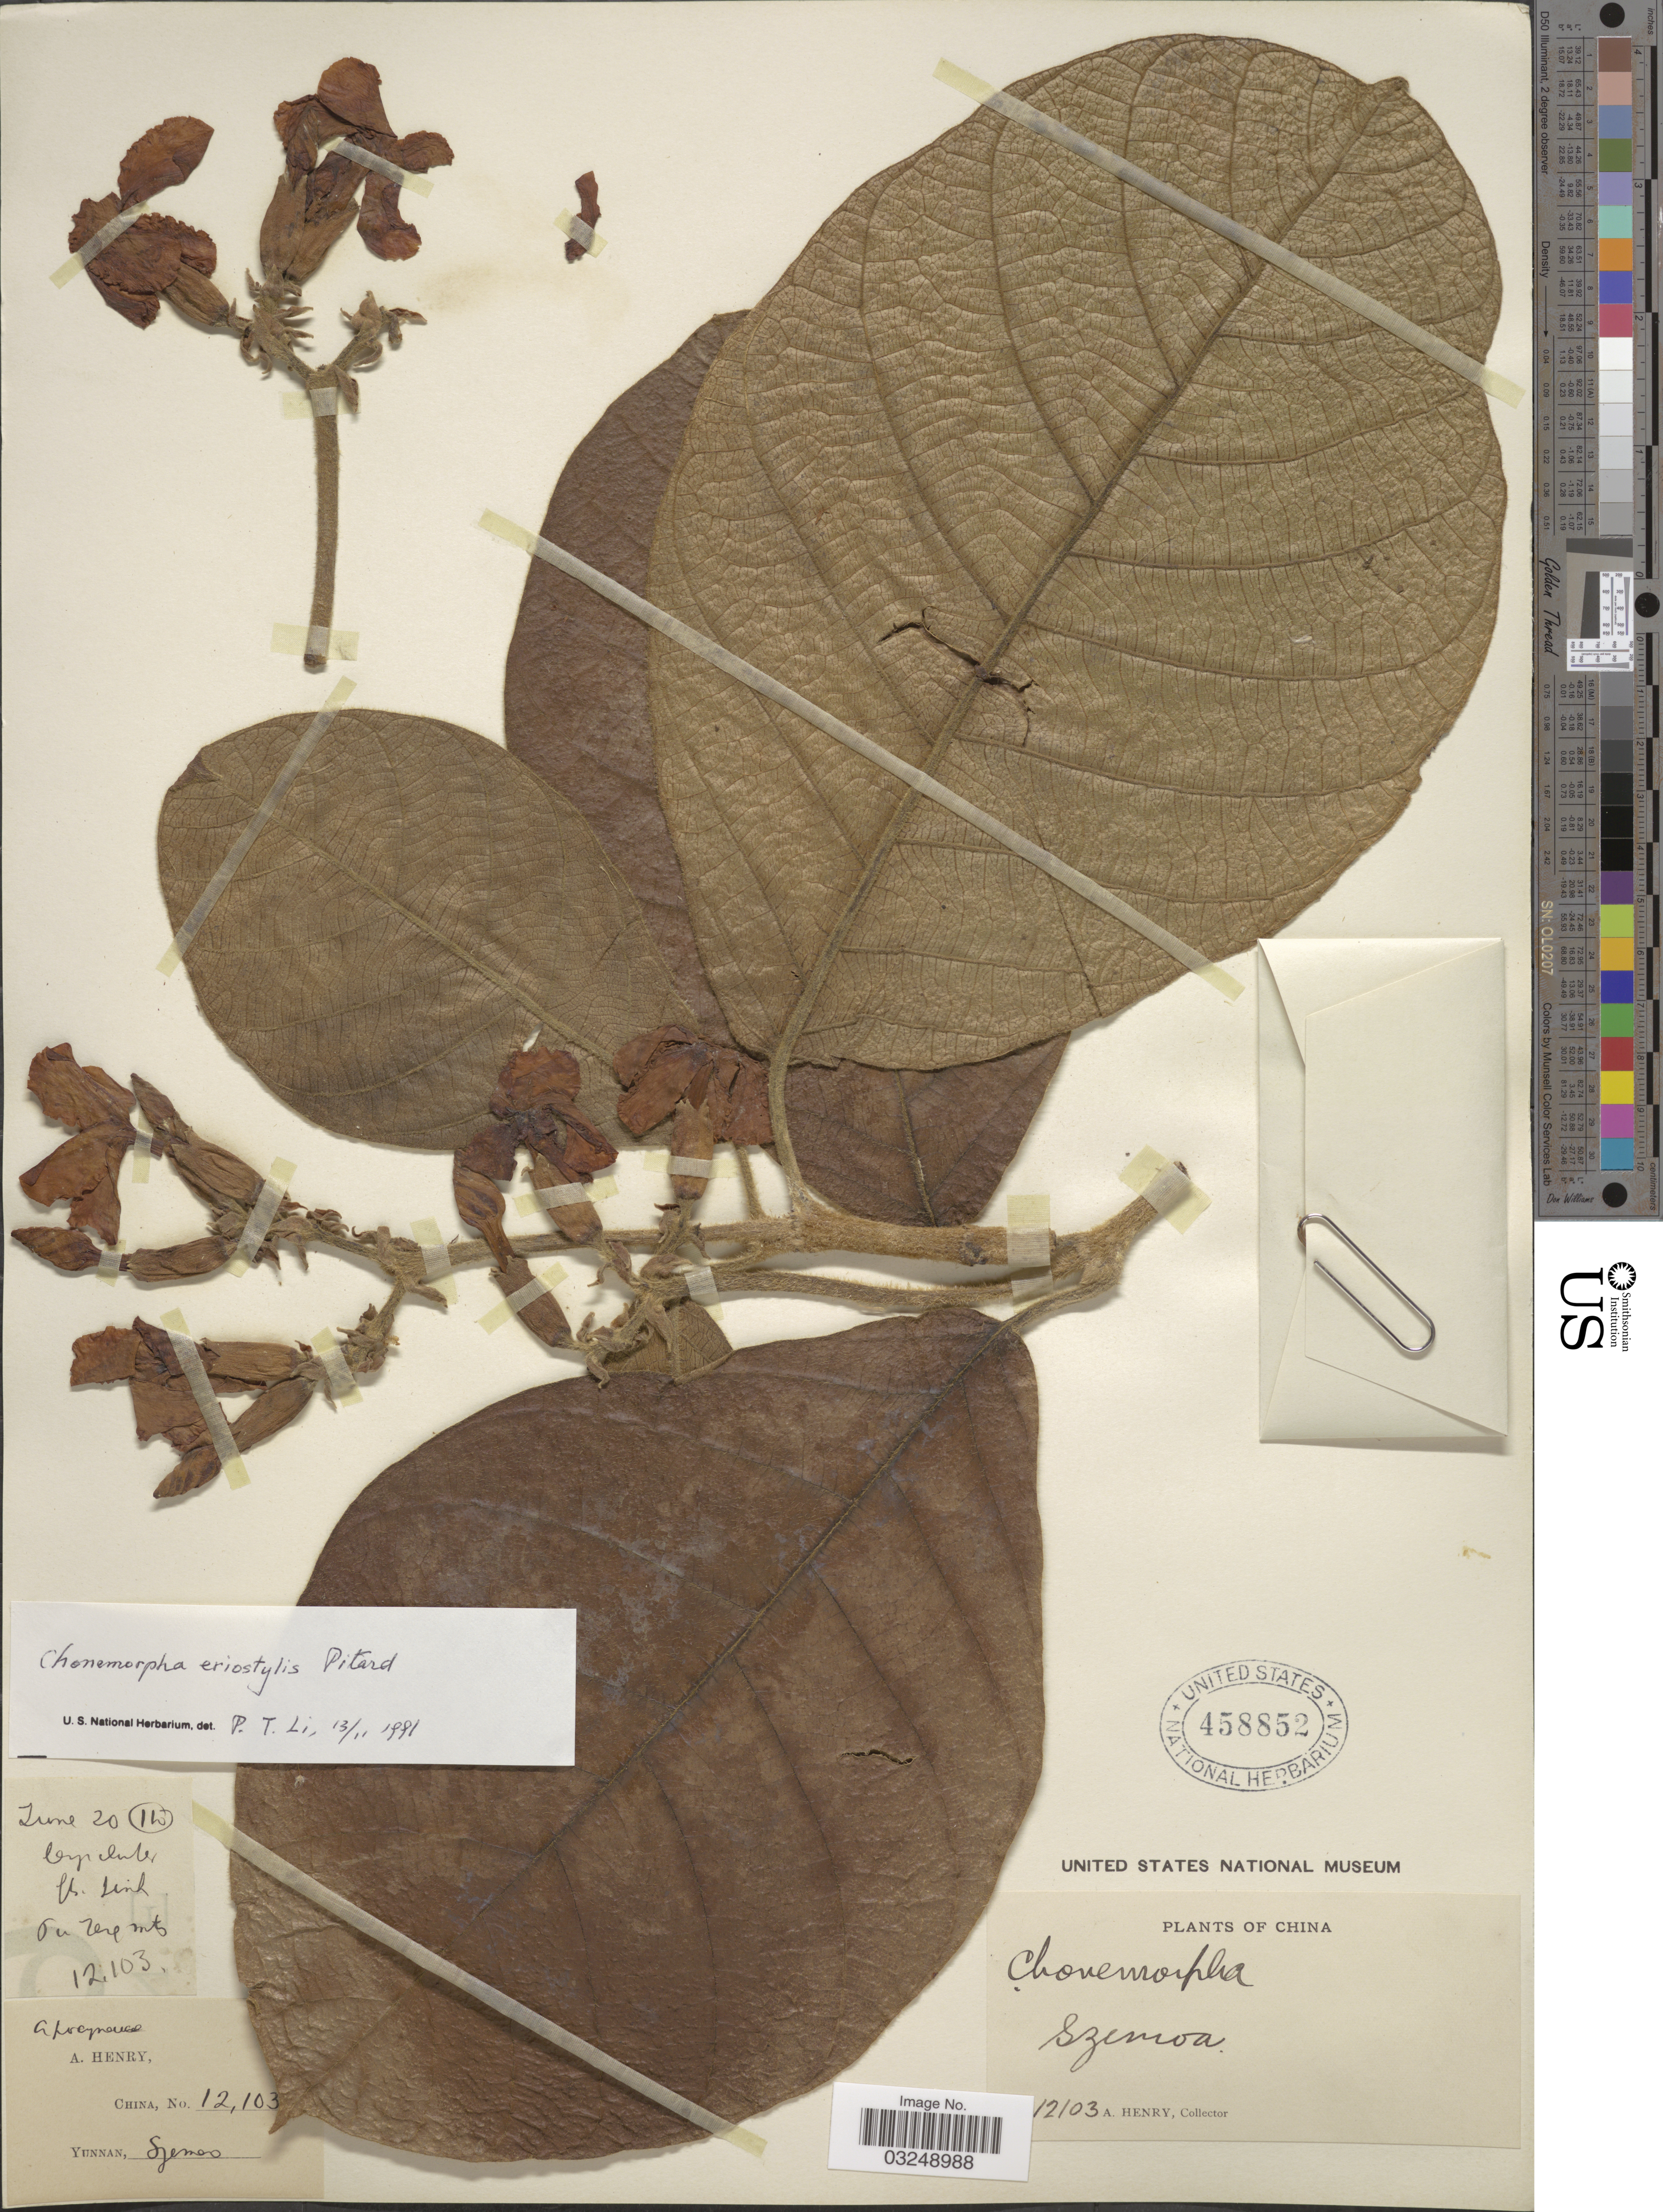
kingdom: Plantae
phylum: Tracheophyta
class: Magnoliopsida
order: Gentianales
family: Apocynaceae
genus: Chonemorpha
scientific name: Chonemorpha eriostylis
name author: Pit.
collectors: A. Henry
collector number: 12103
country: China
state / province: Yunnan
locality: Pu Teng Mts.Szemoa.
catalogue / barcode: US 458852